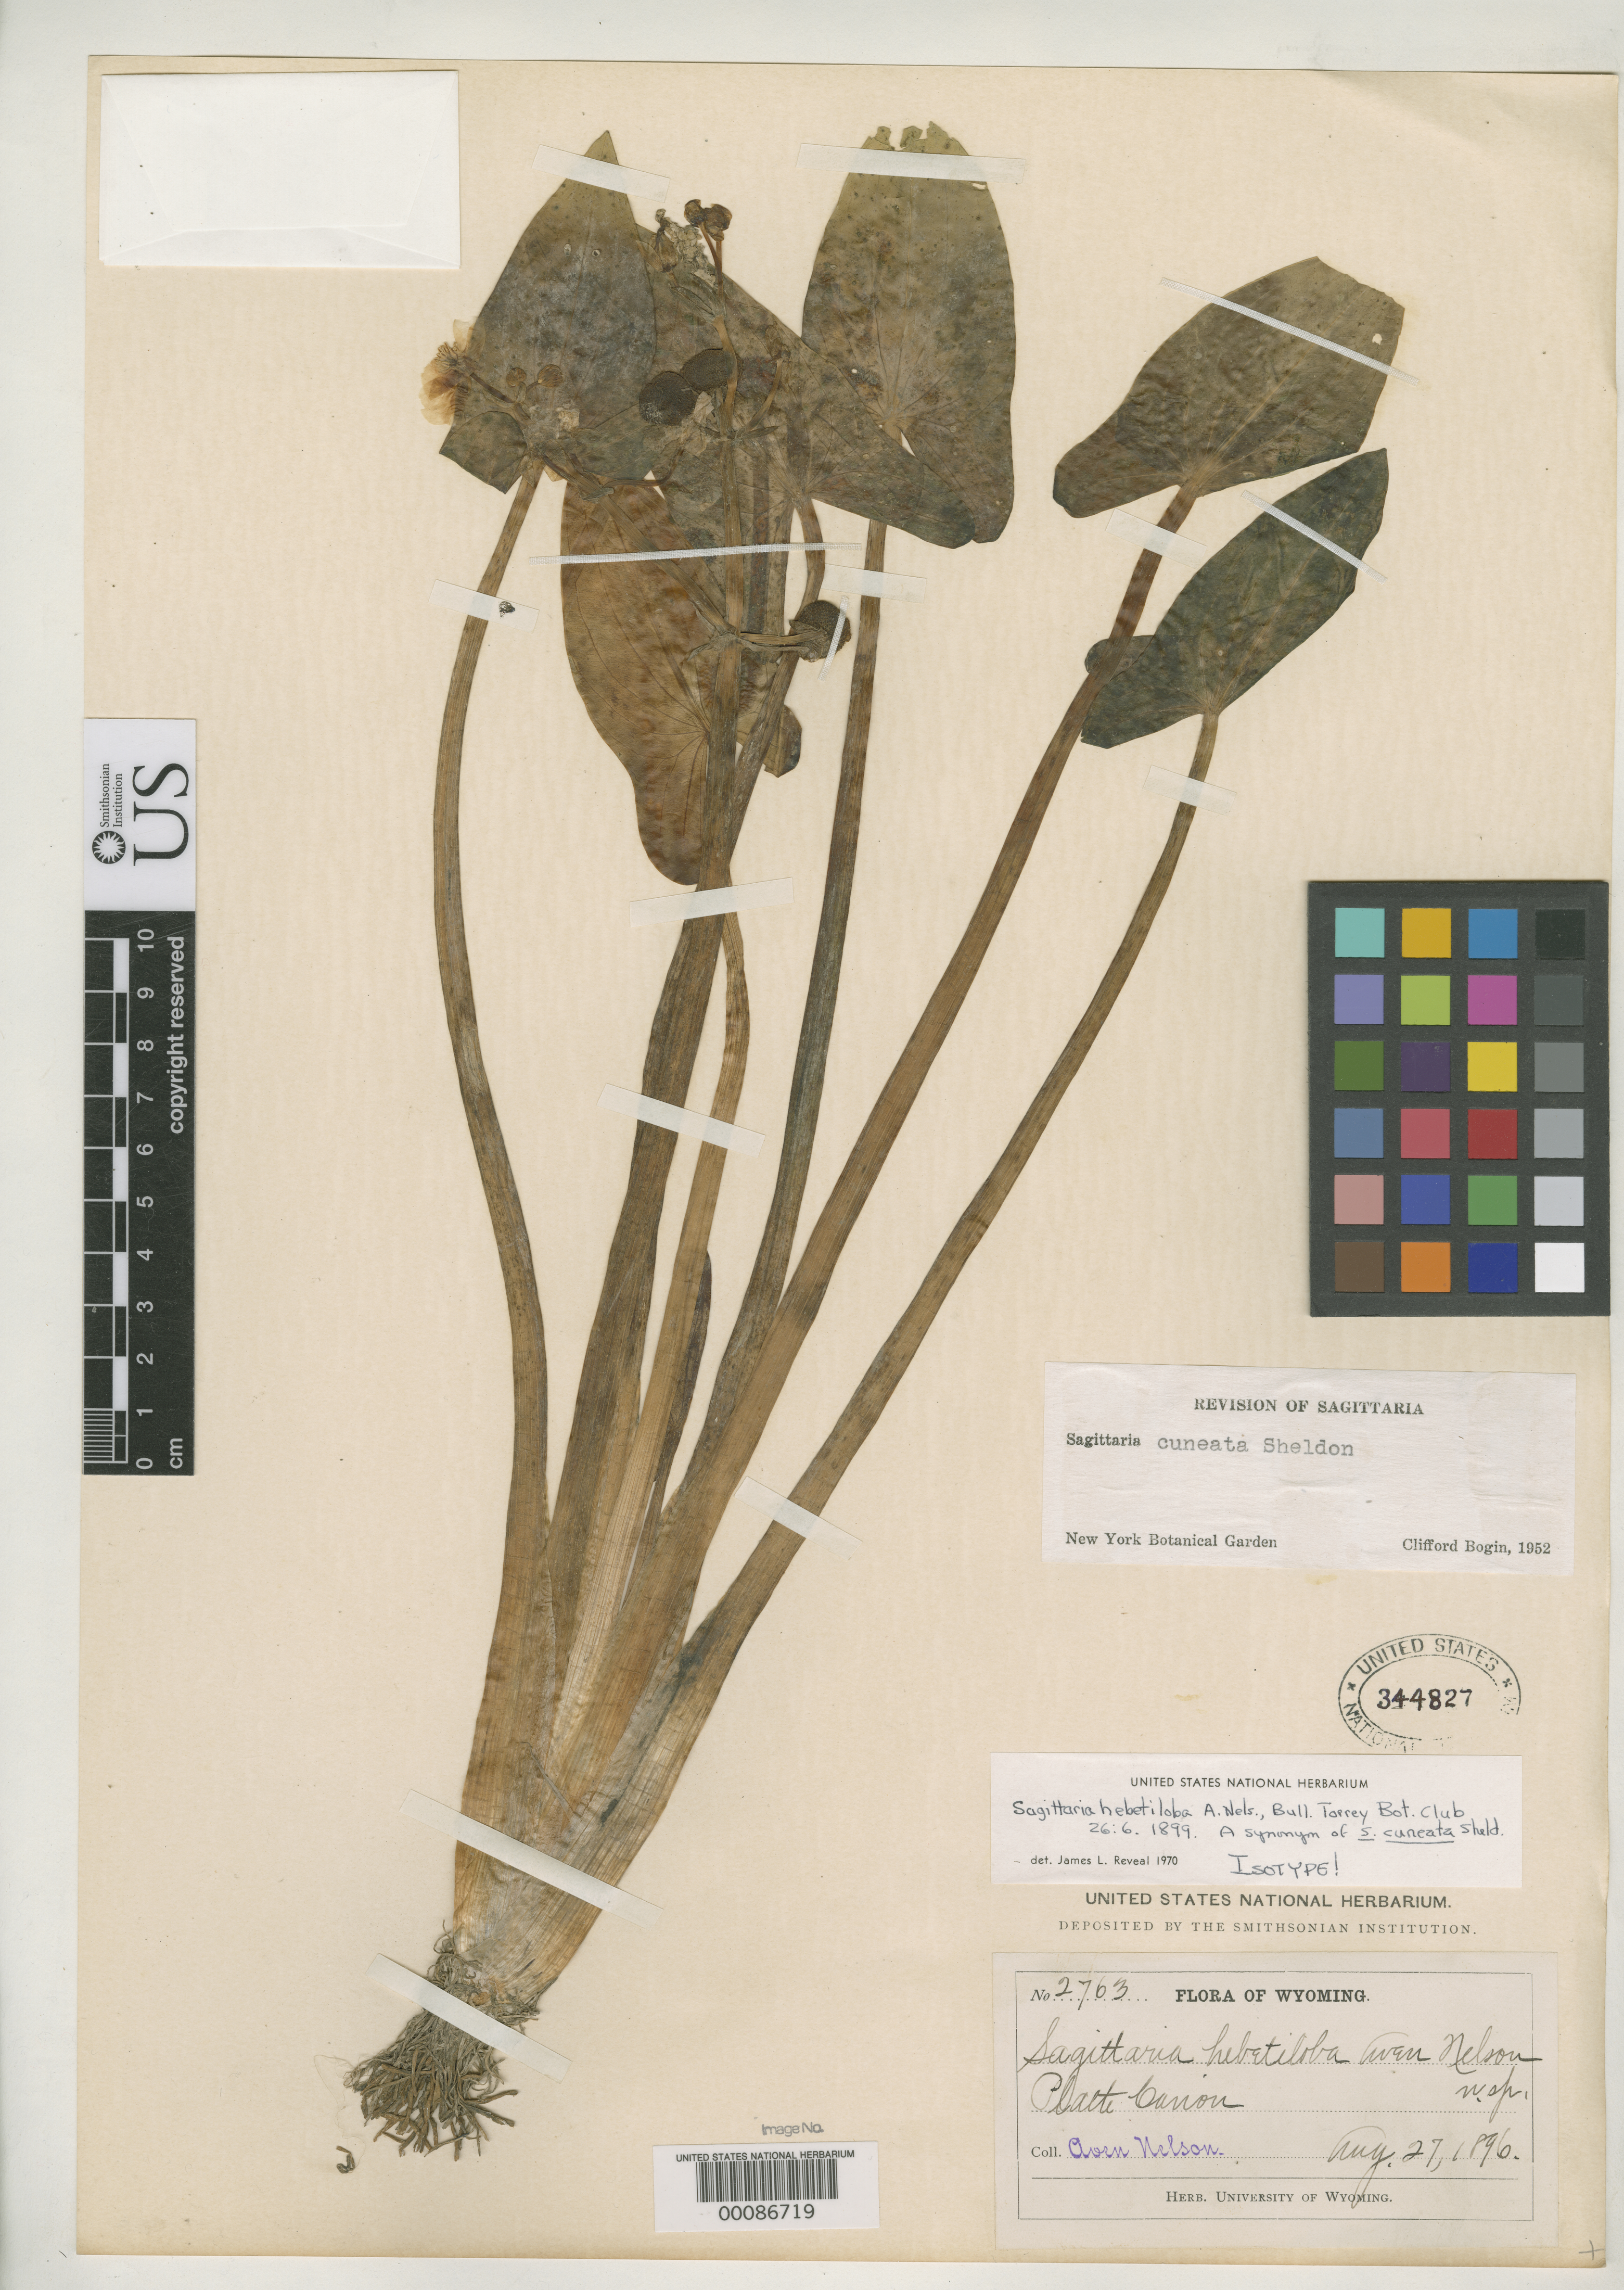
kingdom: Plantae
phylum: Tracheophyta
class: Liliopsida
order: Alismatales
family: Alismataceae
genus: Sagittaria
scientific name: Sagittaria hebetiloba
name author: A. Nelson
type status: Isotype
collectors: A. Nelson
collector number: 2763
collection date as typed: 27 Aug 1896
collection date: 1896-08-27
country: United States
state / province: Wyoming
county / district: Laramie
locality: Platte Canyon.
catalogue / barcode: US 344827